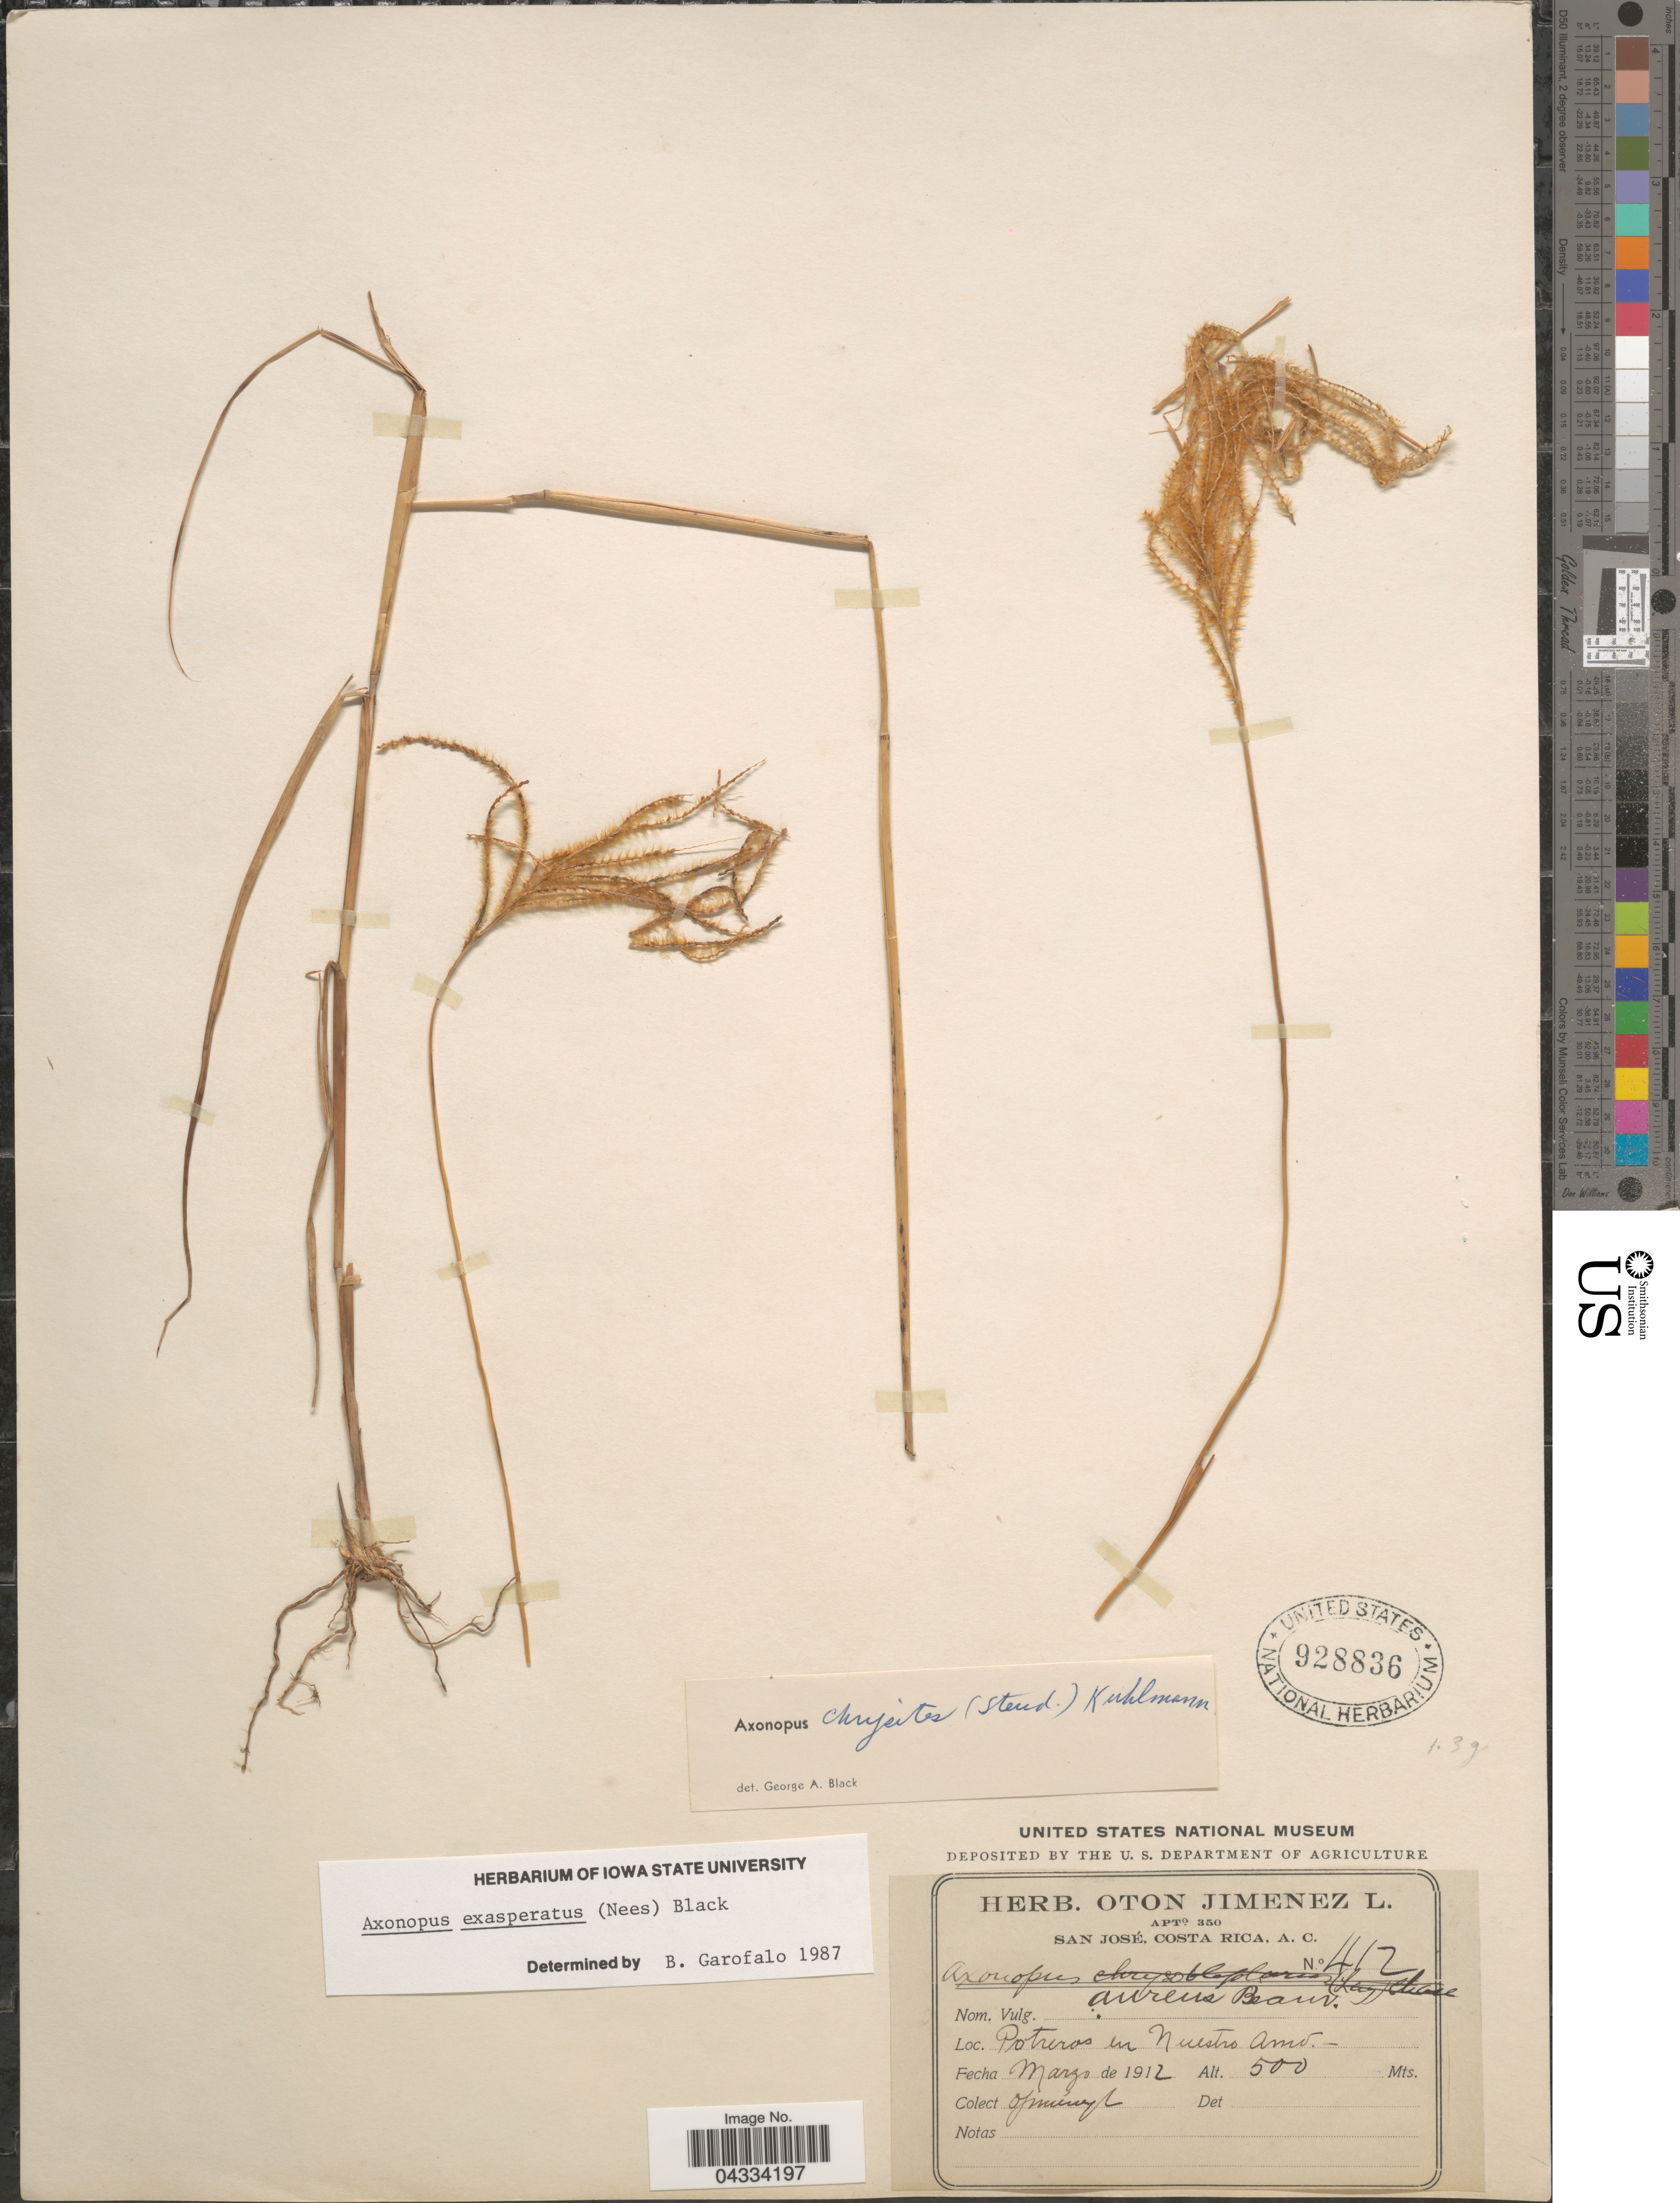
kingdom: Plantae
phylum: Tracheophyta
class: Liliopsida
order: Poales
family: Poaceae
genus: Axonopus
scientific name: Axonopus aureus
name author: P. Beauv.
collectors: O. Jiménez L.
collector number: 412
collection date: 1912-03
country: Costa Rica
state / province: San José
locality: Potreros en Nuestro Amo.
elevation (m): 500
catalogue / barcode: US 928836